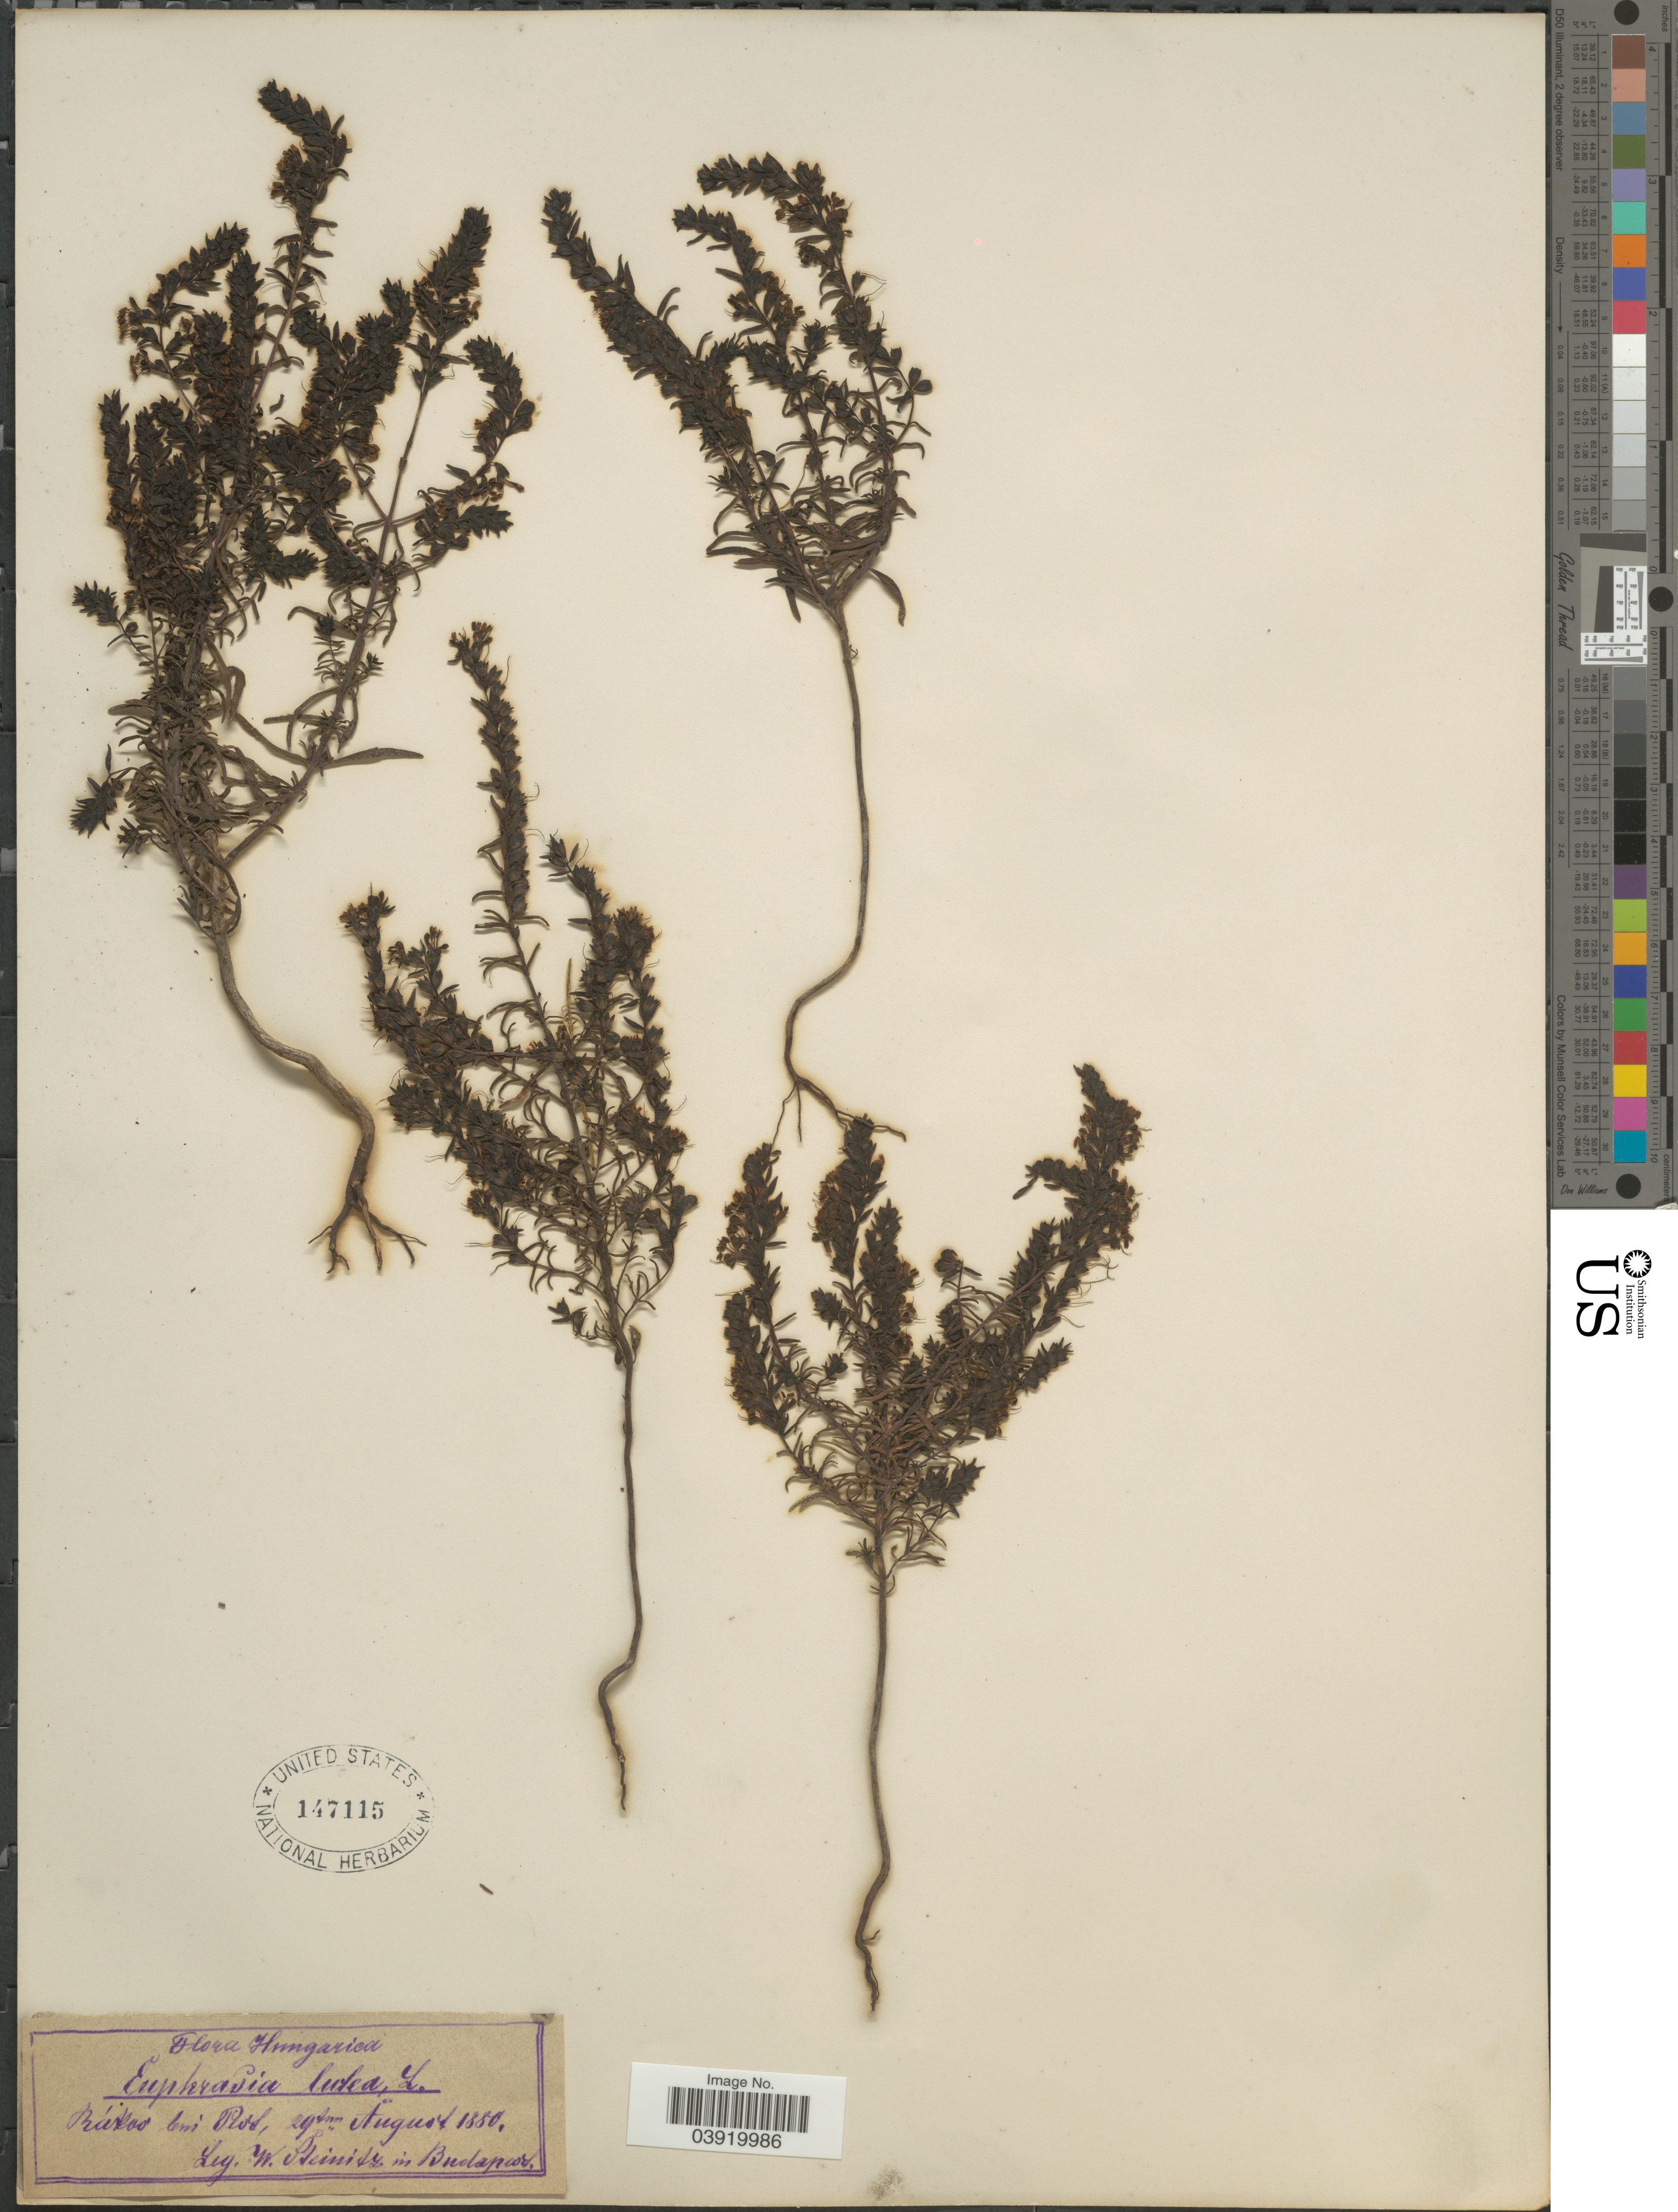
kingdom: Plantae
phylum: Tracheophyta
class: Magnoliopsida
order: Lamiales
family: Orobanchaceae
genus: Odontites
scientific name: Odontites luteus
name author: (L.) Clairv.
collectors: W. Steinitz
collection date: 1880-08-29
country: Hungary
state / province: Budapest, Capital District of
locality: Rátos bei Ros, Budapest. [interpreted]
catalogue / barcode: US 147115